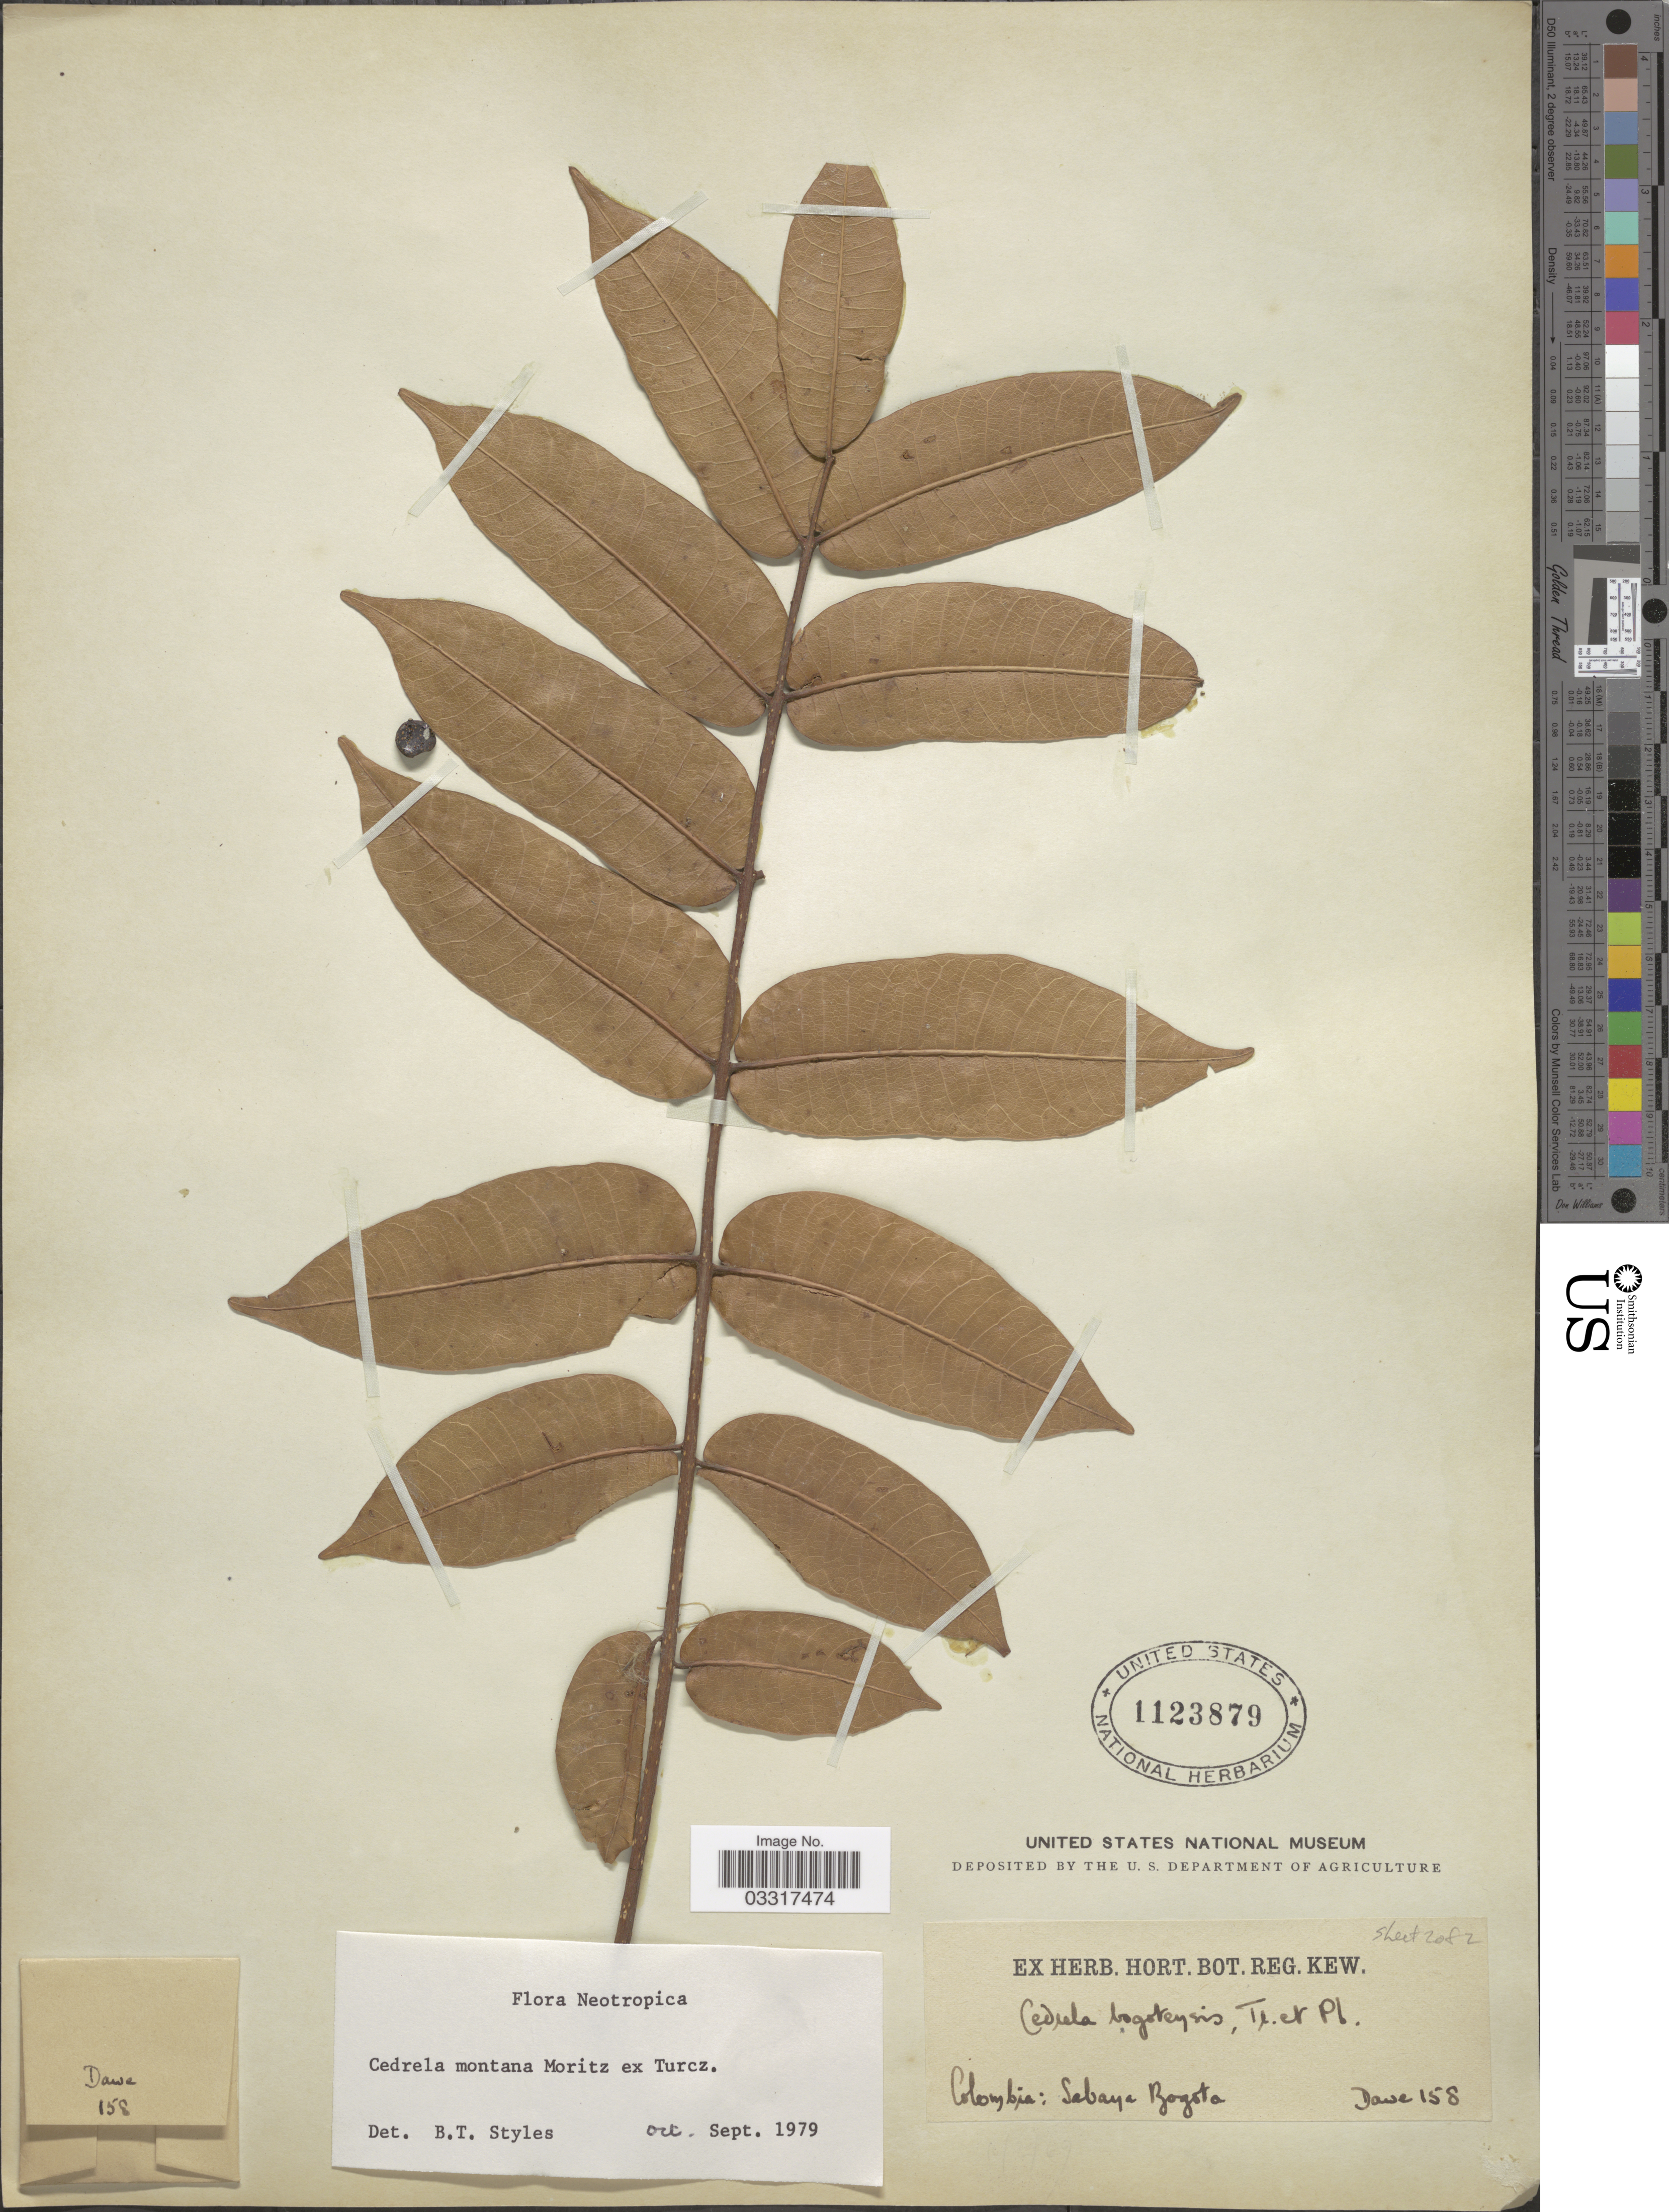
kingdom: Plantae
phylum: Tracheophyta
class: Magnoliopsida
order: Sapindales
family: Meliaceae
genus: Cedrela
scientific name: Cedrela montana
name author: Moritz ex Turcz.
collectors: Dawe, --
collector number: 158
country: Colombia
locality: Sabaya Bogota.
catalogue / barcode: US 1123879